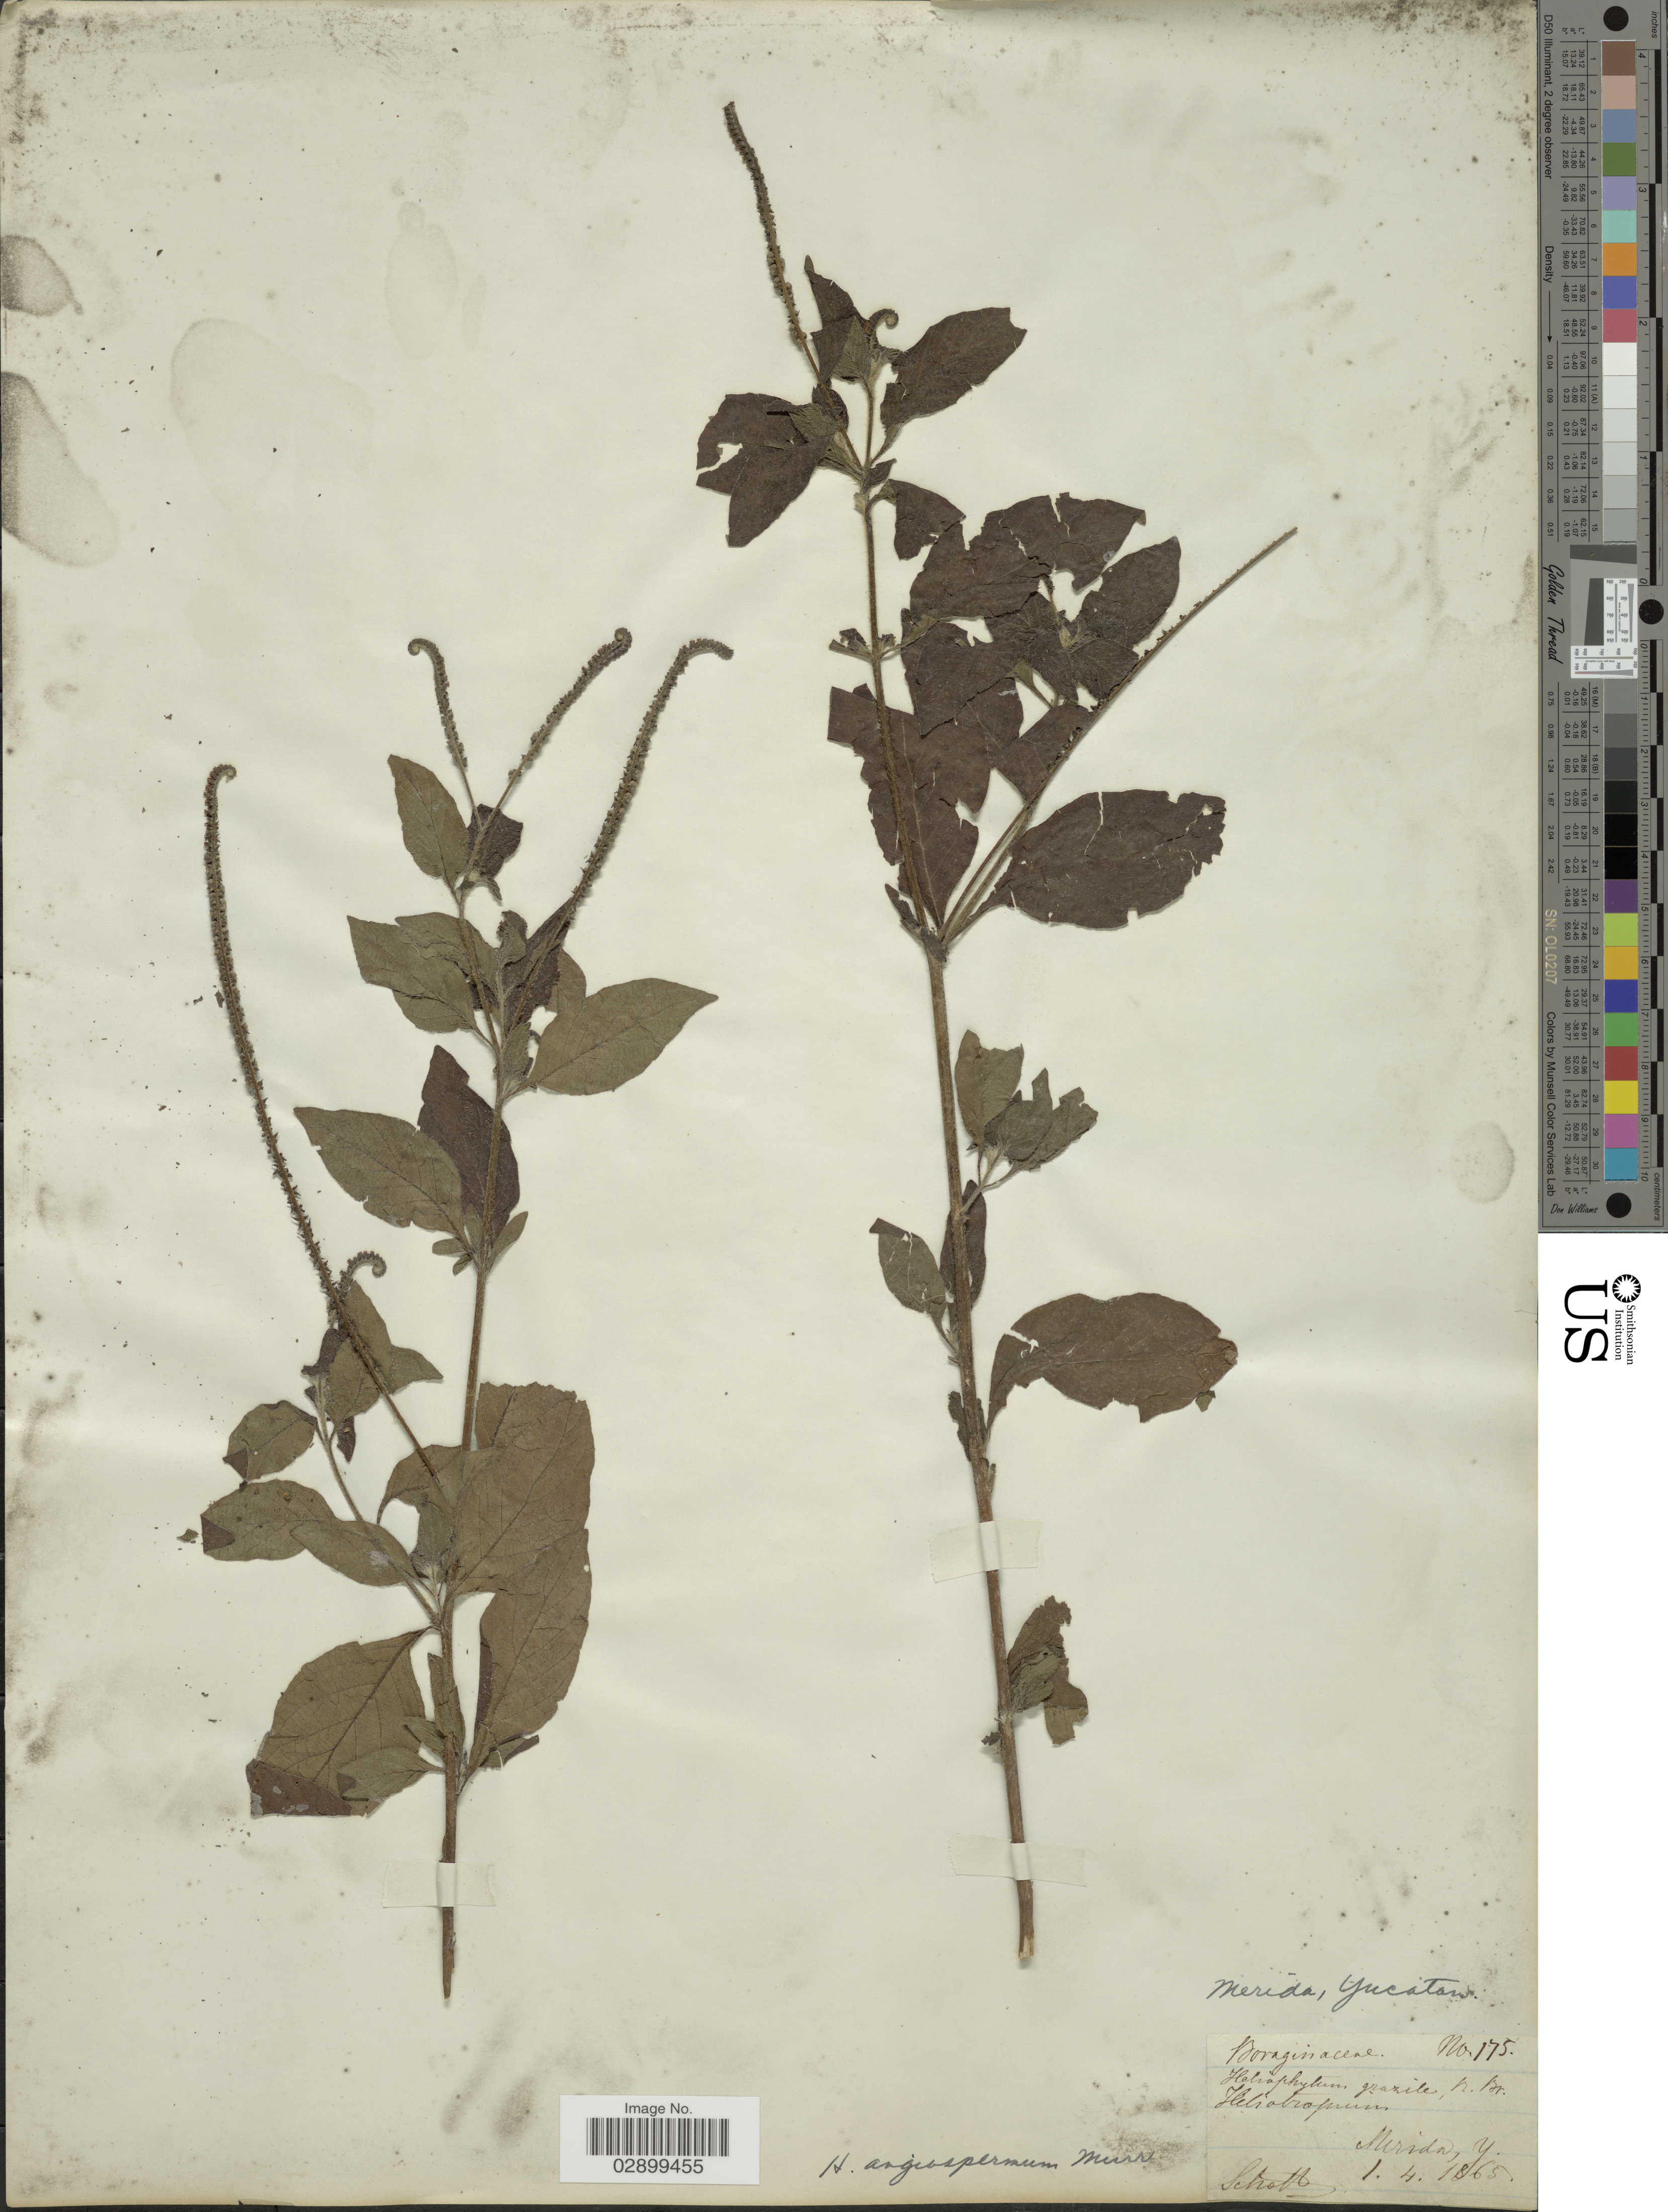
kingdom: Plantae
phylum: Tracheophyta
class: Magnoliopsida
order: Boraginales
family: Heliotropiaceae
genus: Heliotropium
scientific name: Heliotropium angiospermum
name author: Murray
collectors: Schott, --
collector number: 175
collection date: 1865-04-01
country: Mexico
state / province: Yucatán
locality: Merida, Y.